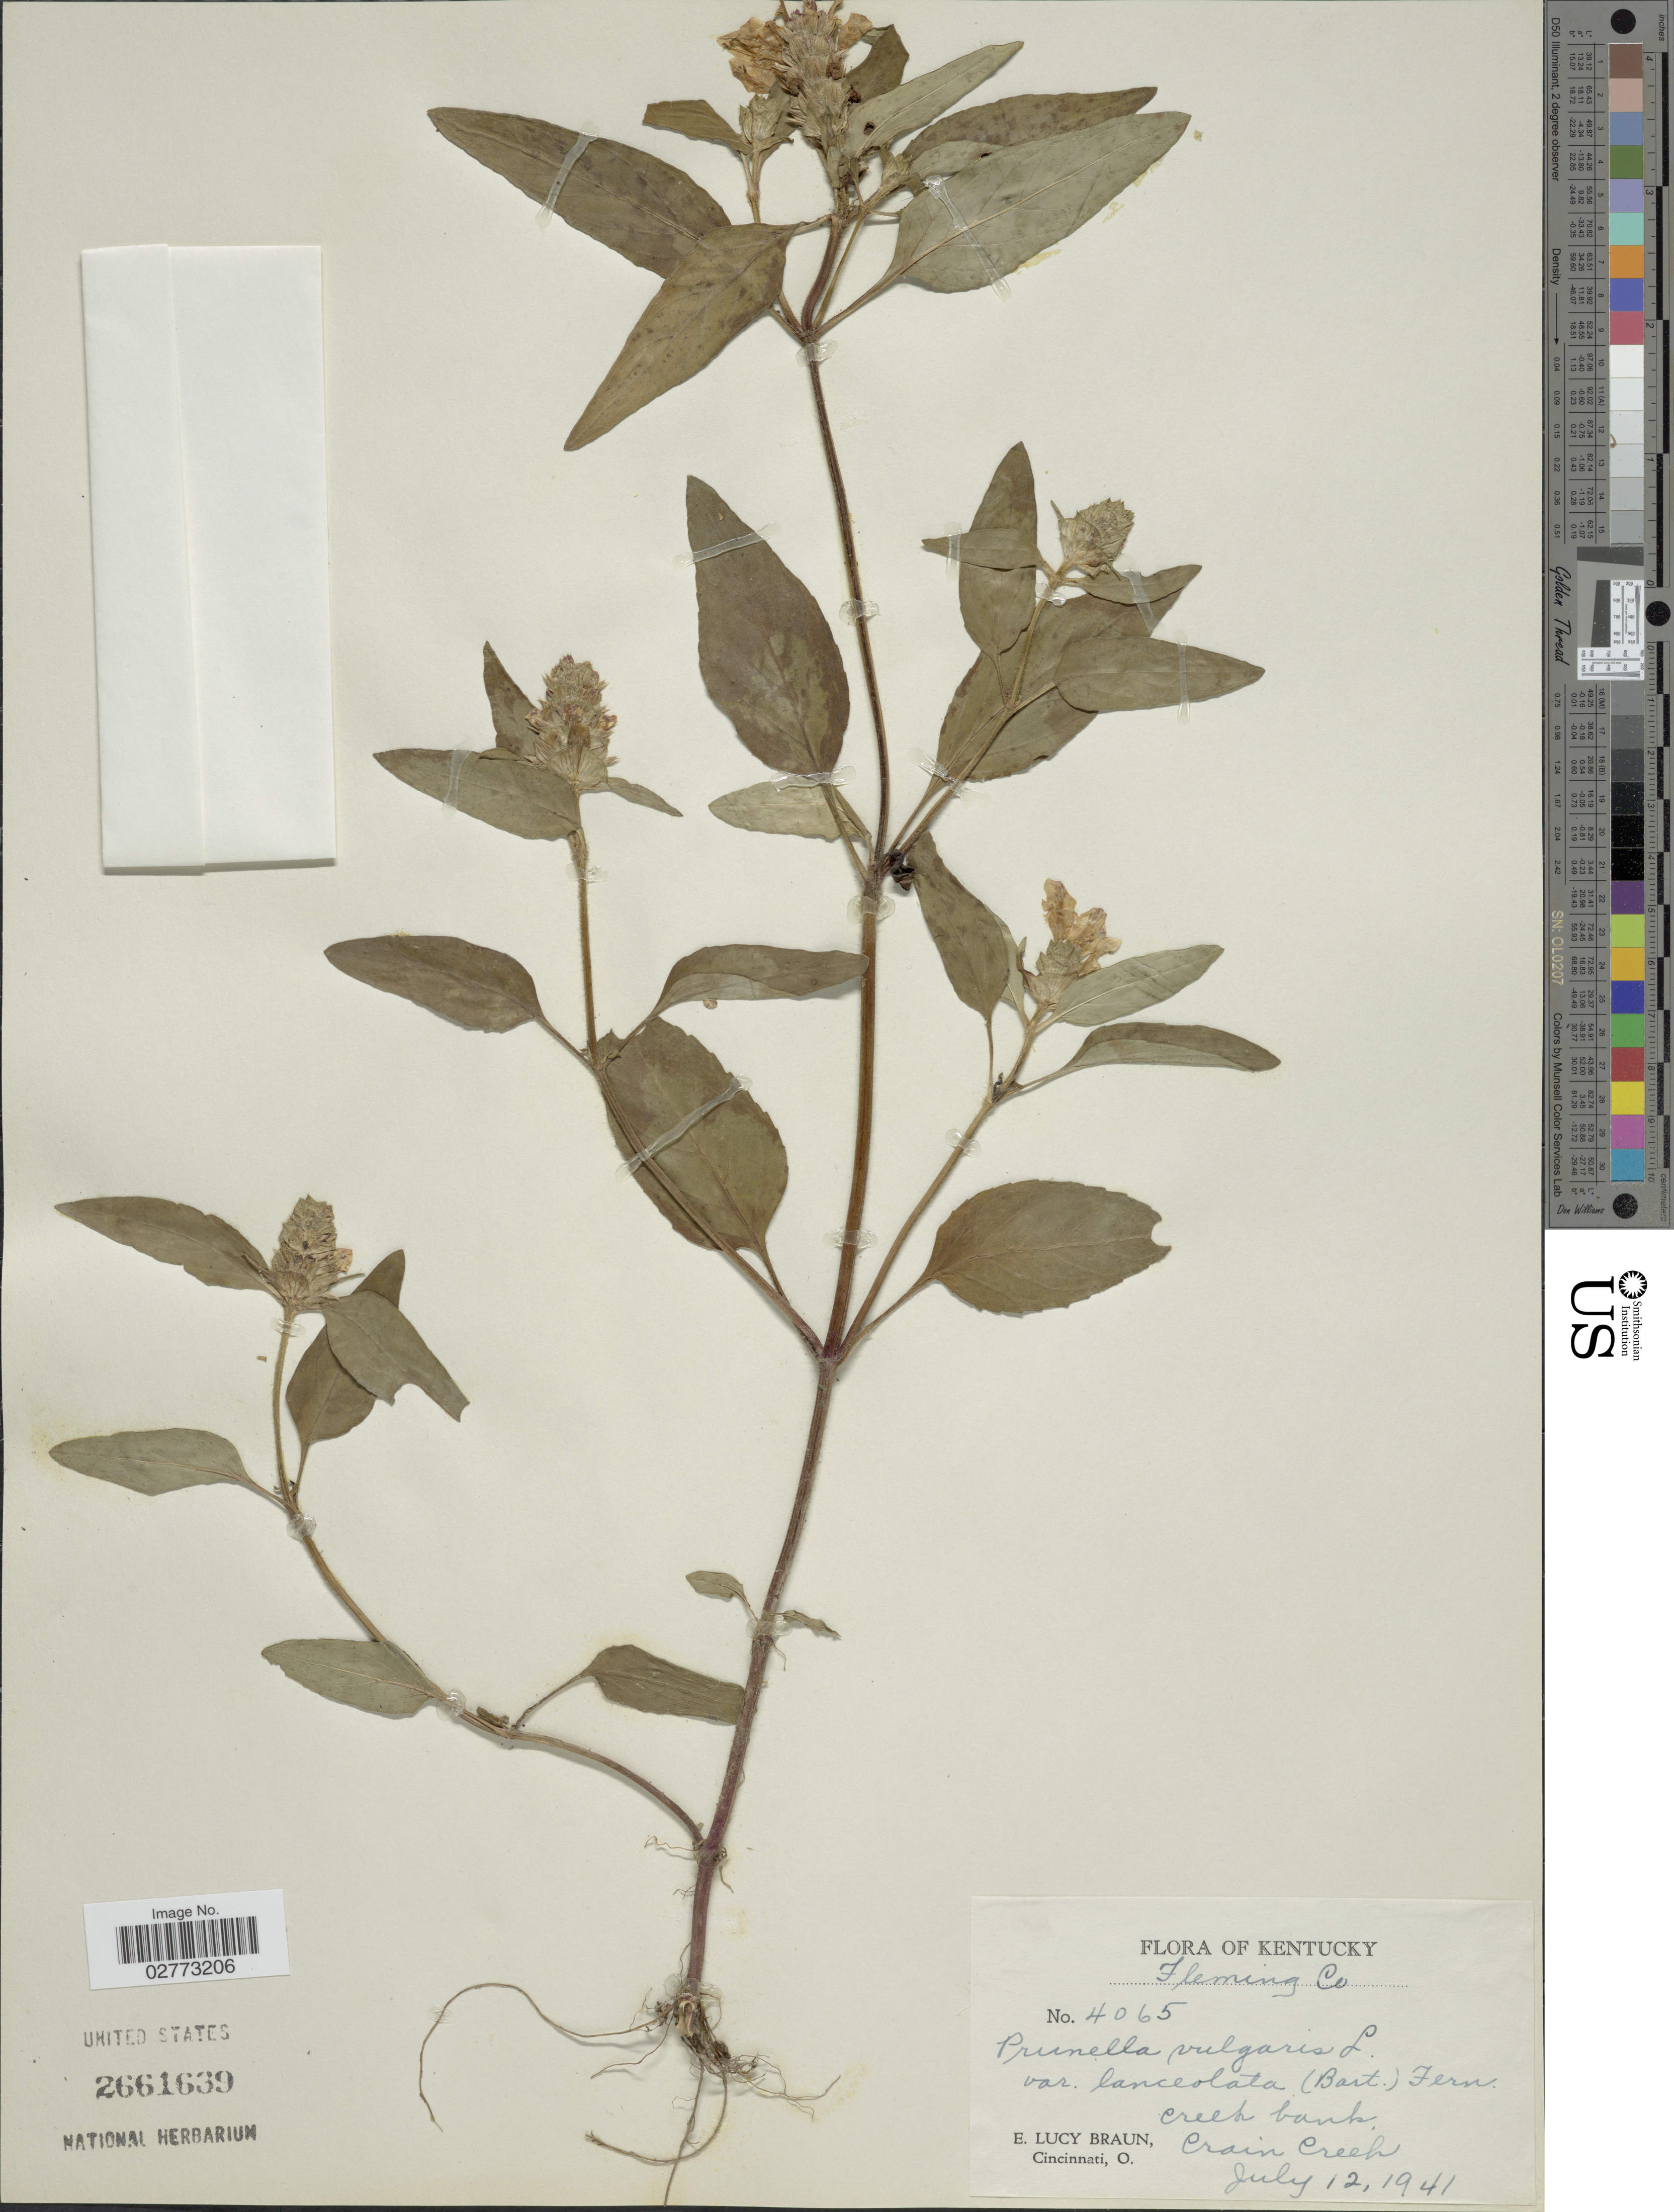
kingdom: Plantae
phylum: Tracheophyta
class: Magnoliopsida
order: Lamiales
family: Lamiaceae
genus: Prunella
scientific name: Prunella vulgaris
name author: L.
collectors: E. L. Braun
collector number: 4065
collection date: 1941-07-12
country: United States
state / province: Kentucky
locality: Fleming Co, Crain Creek.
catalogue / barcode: US 2661639